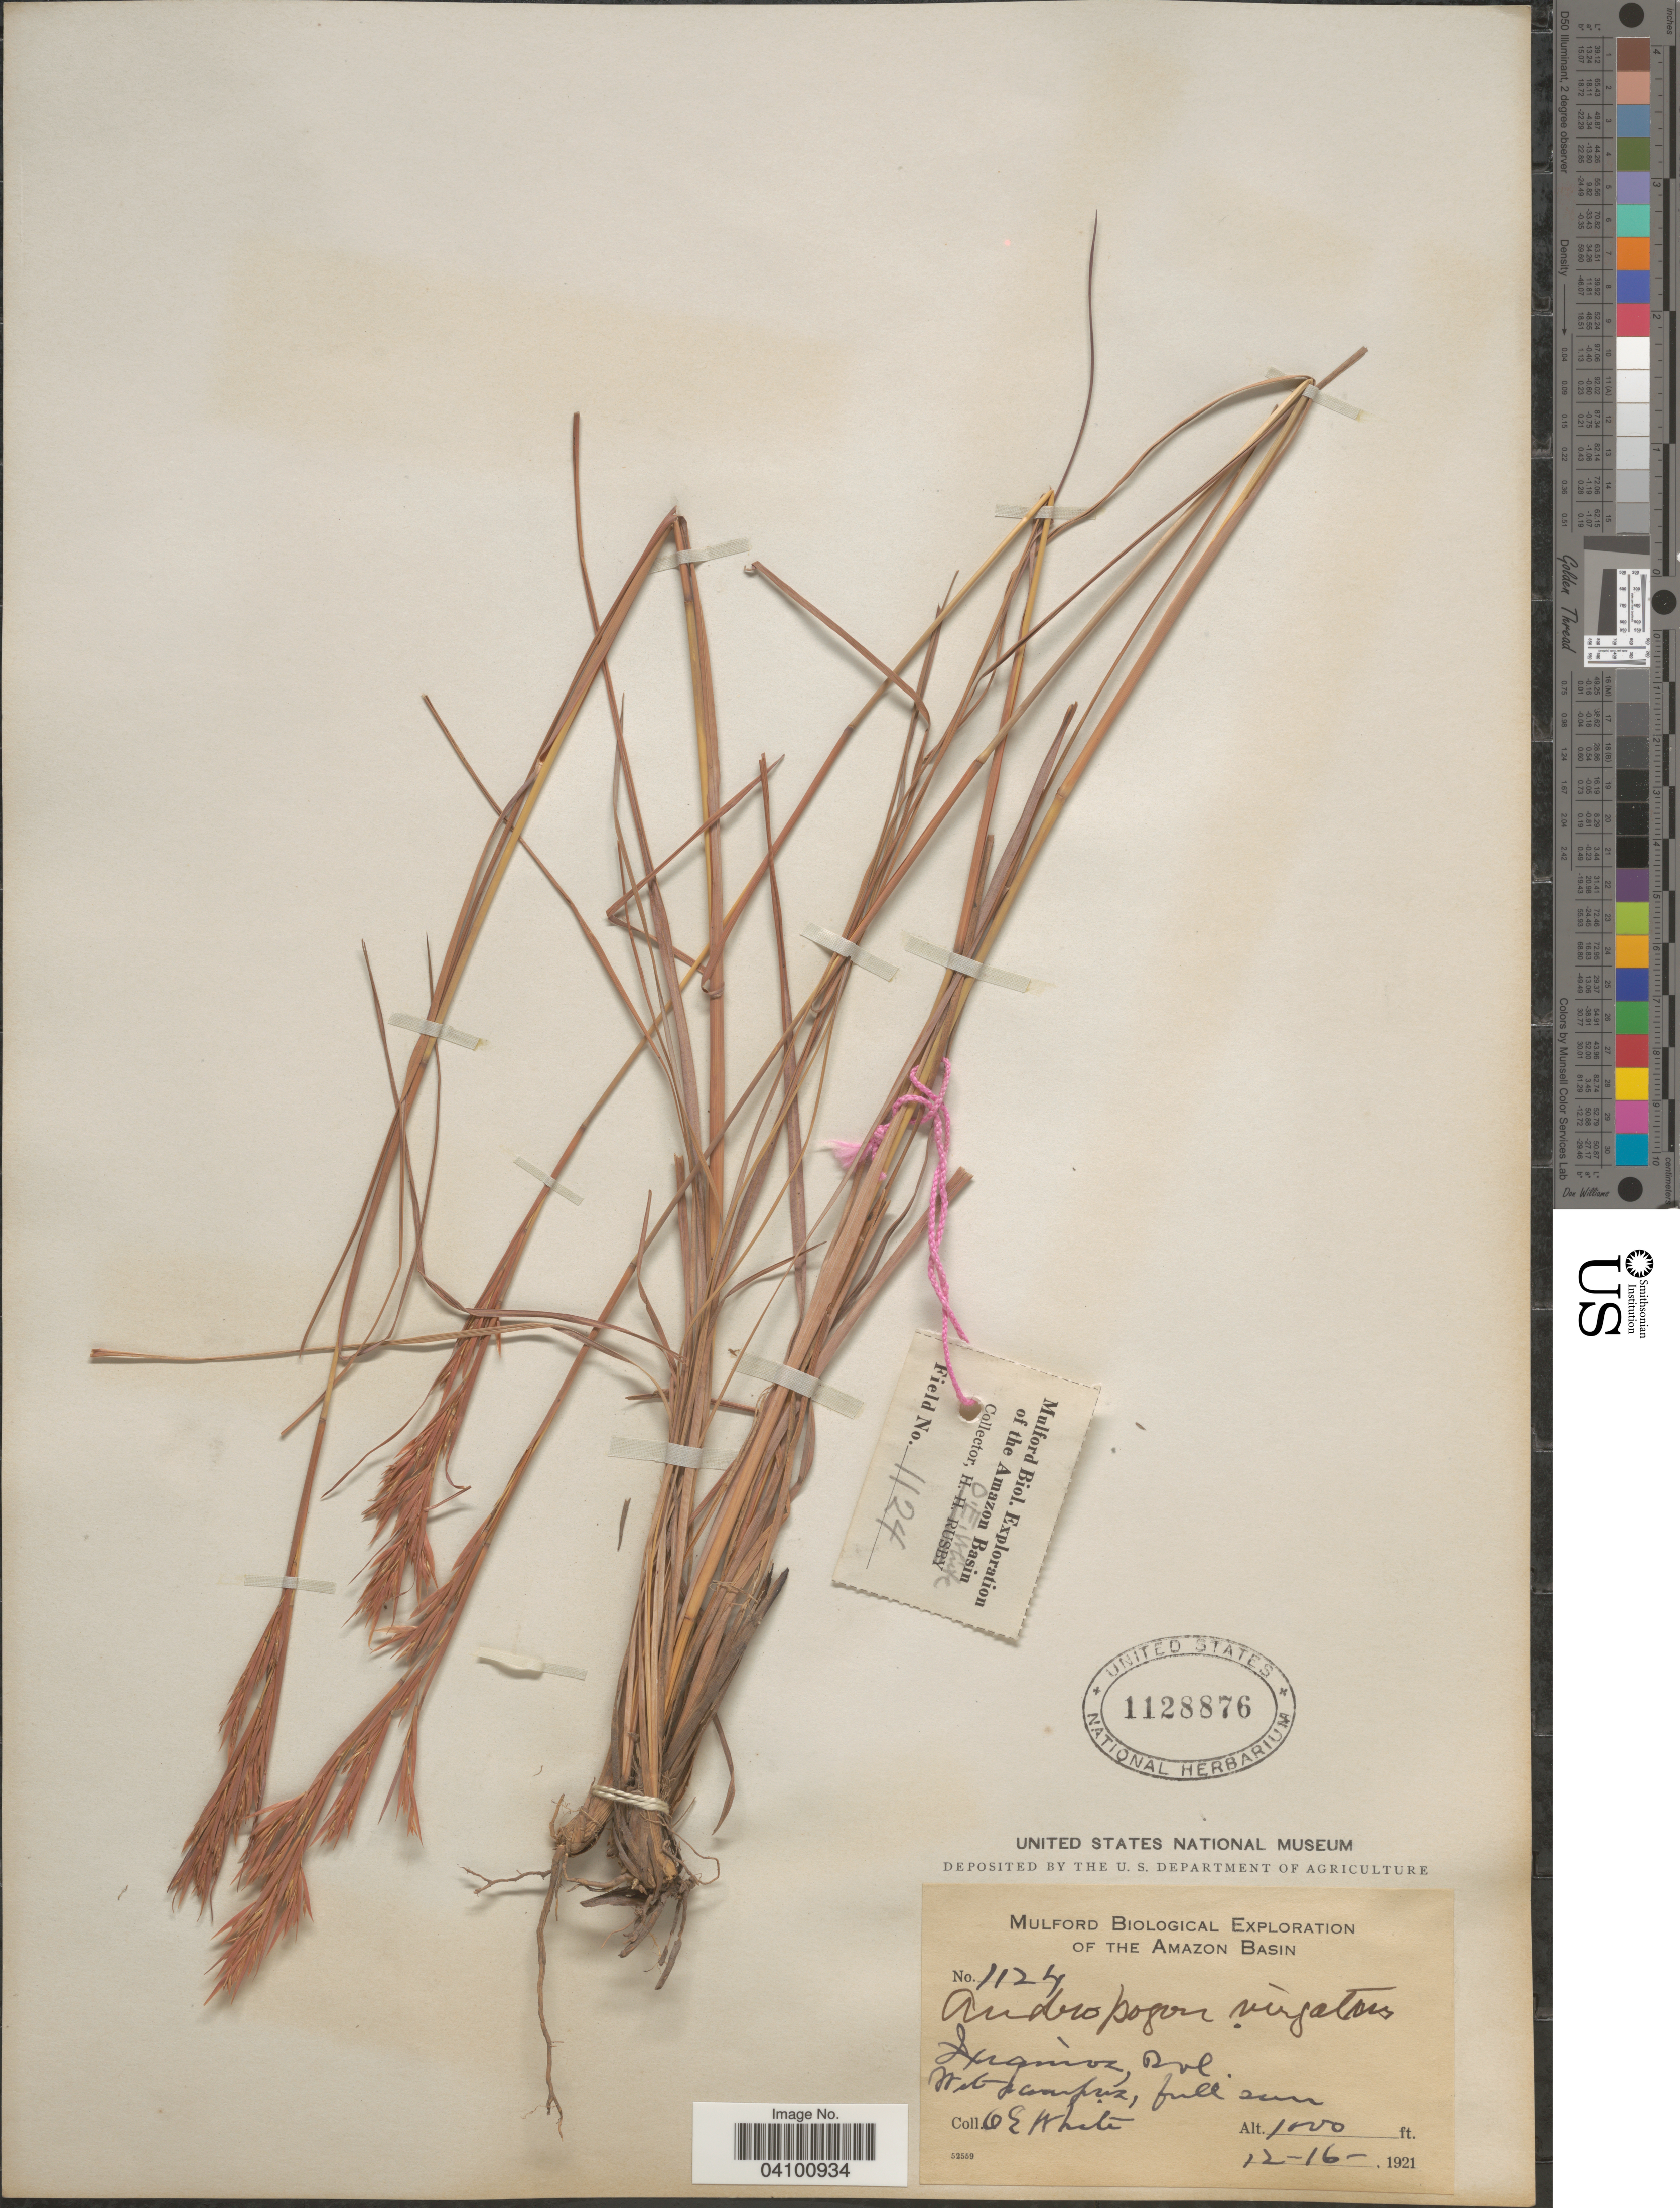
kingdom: Plantae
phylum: Tracheophyta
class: Liliopsida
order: Poales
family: Poaceae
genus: Andropogon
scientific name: Andropogon virgatus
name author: Desv. ex Ham.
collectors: O. E. White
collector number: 1124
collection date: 1921-12-16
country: Bolivia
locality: Mulford Biological Exploration of the Amazon Basin. Ixiamos.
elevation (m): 305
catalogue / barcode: US 1128876